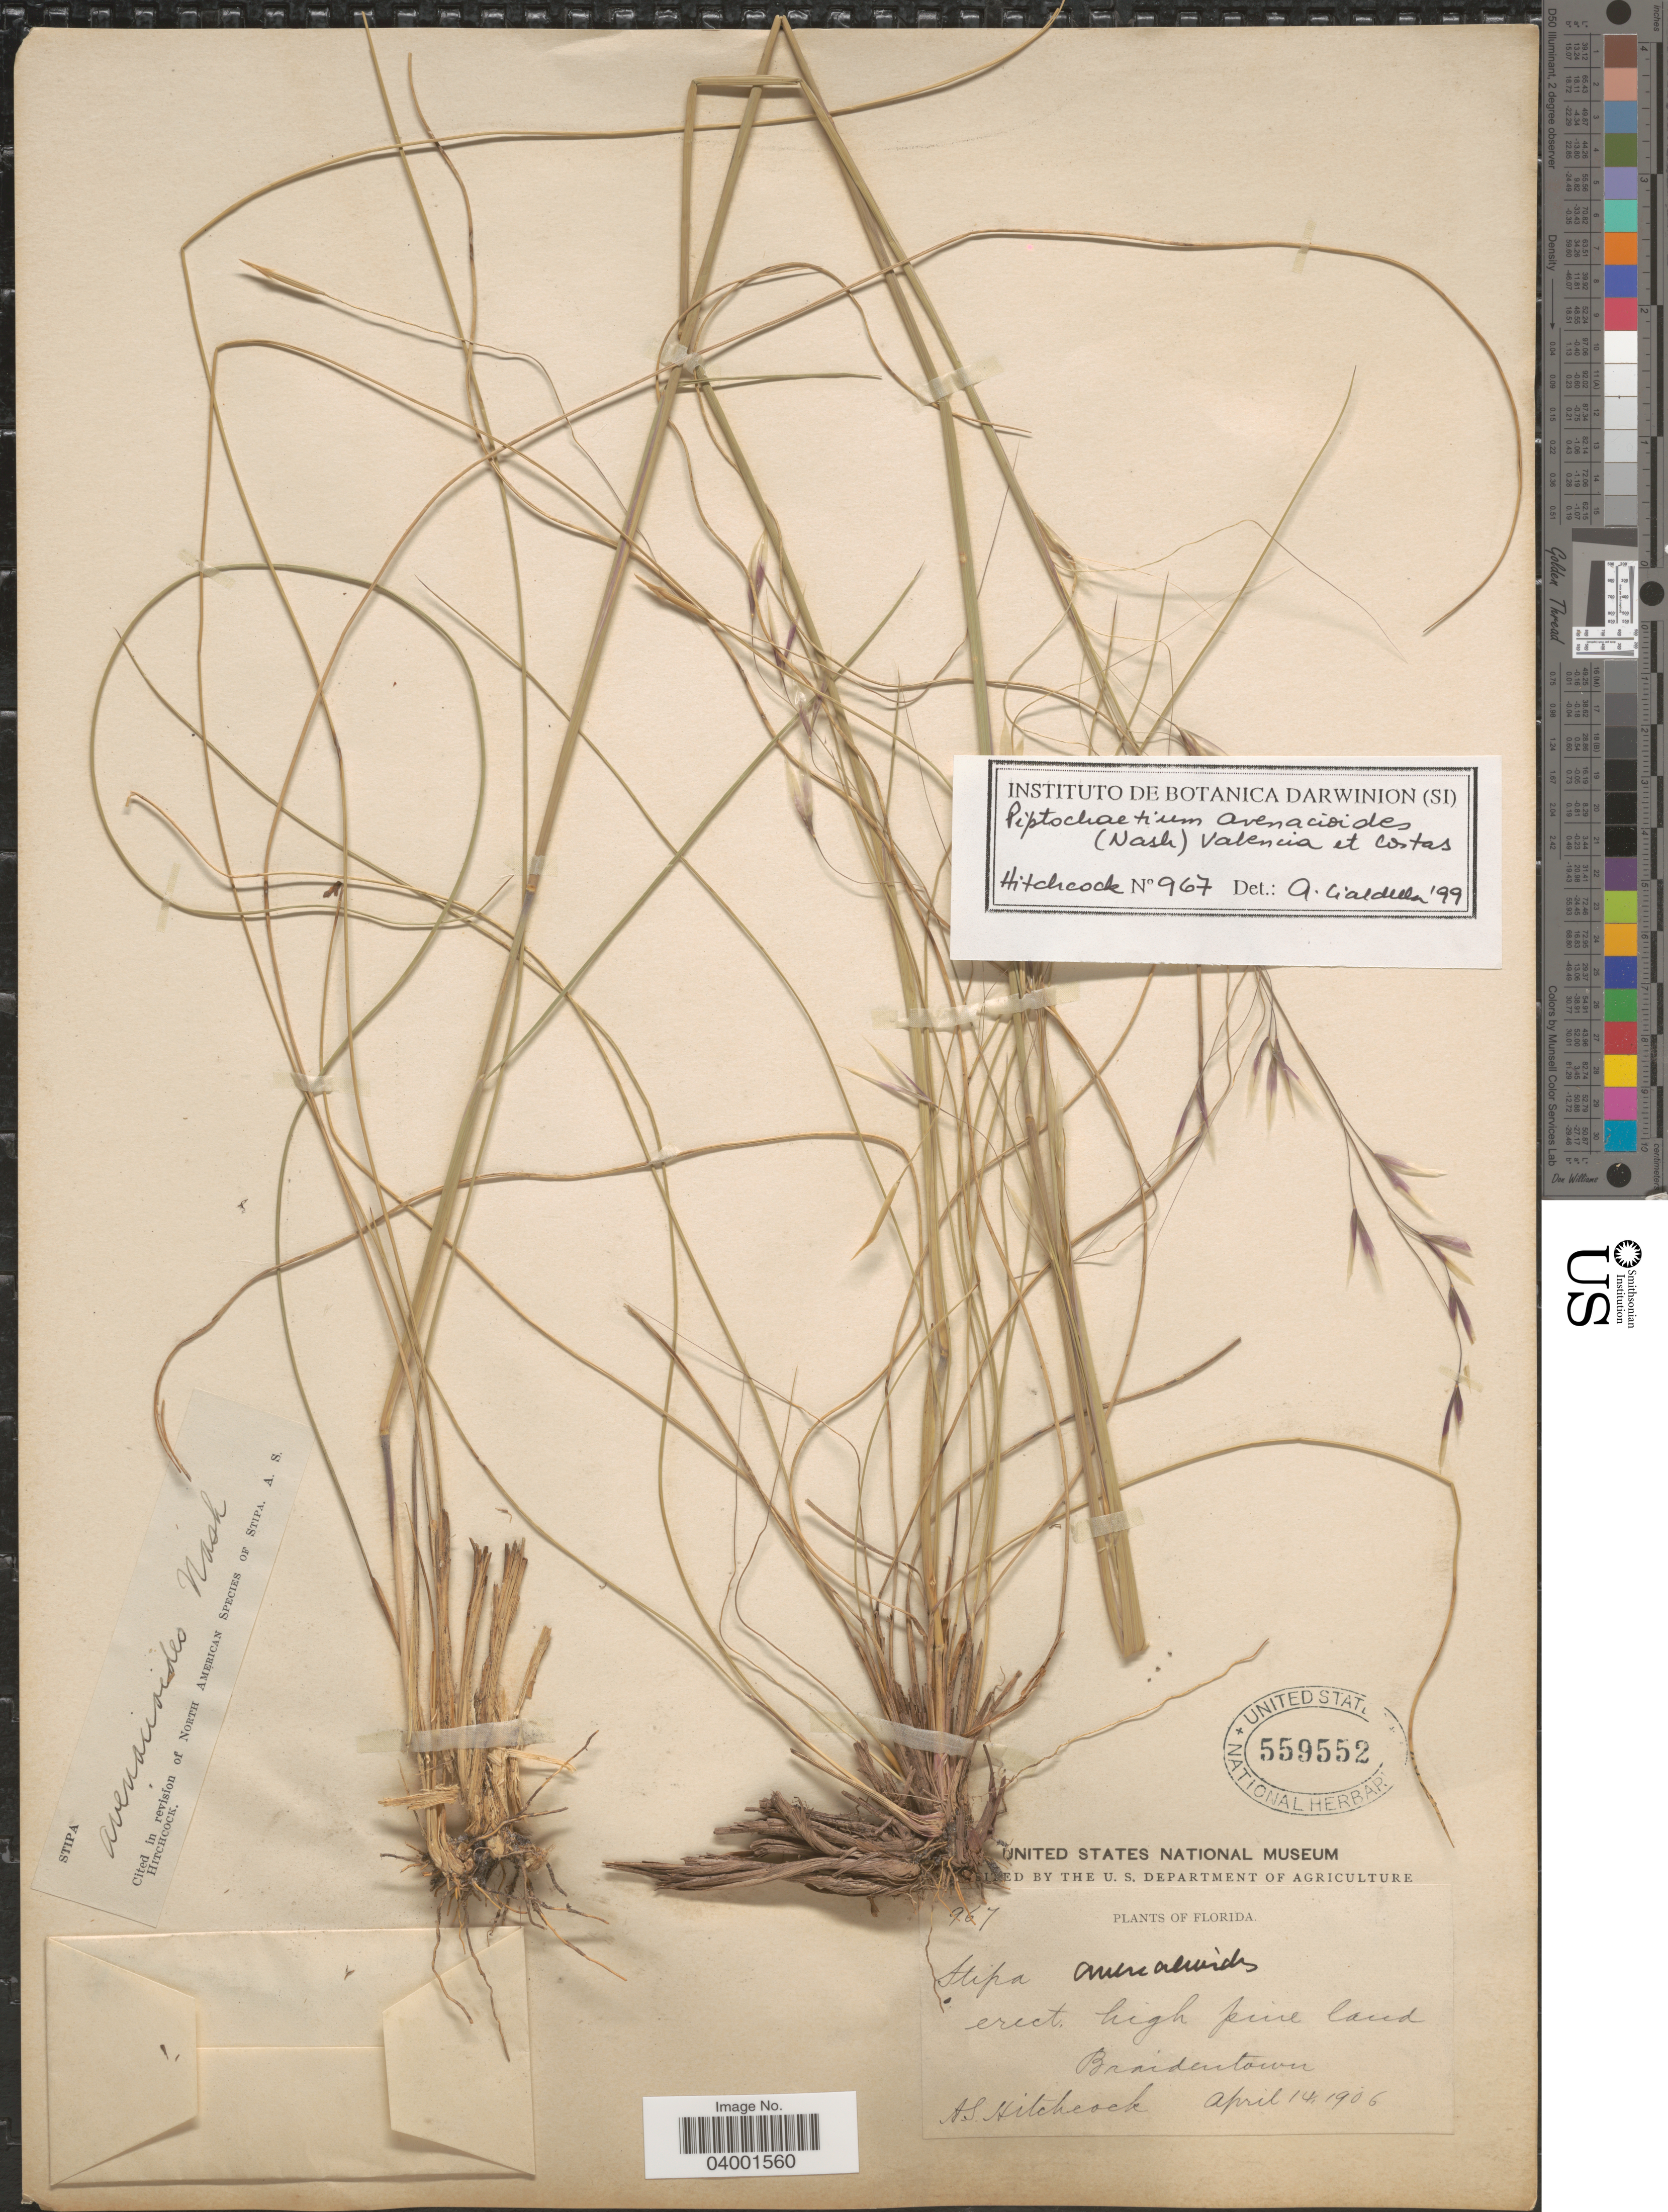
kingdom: Plantae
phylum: Tracheophyta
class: Liliopsida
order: Poales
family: Poaceae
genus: Stipa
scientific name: Stipa avenacioides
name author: Nash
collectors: A. S. Hitchcock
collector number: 967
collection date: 1906-04-14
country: United States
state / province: Florida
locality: High pine land. Braidentown.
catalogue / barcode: US 559552